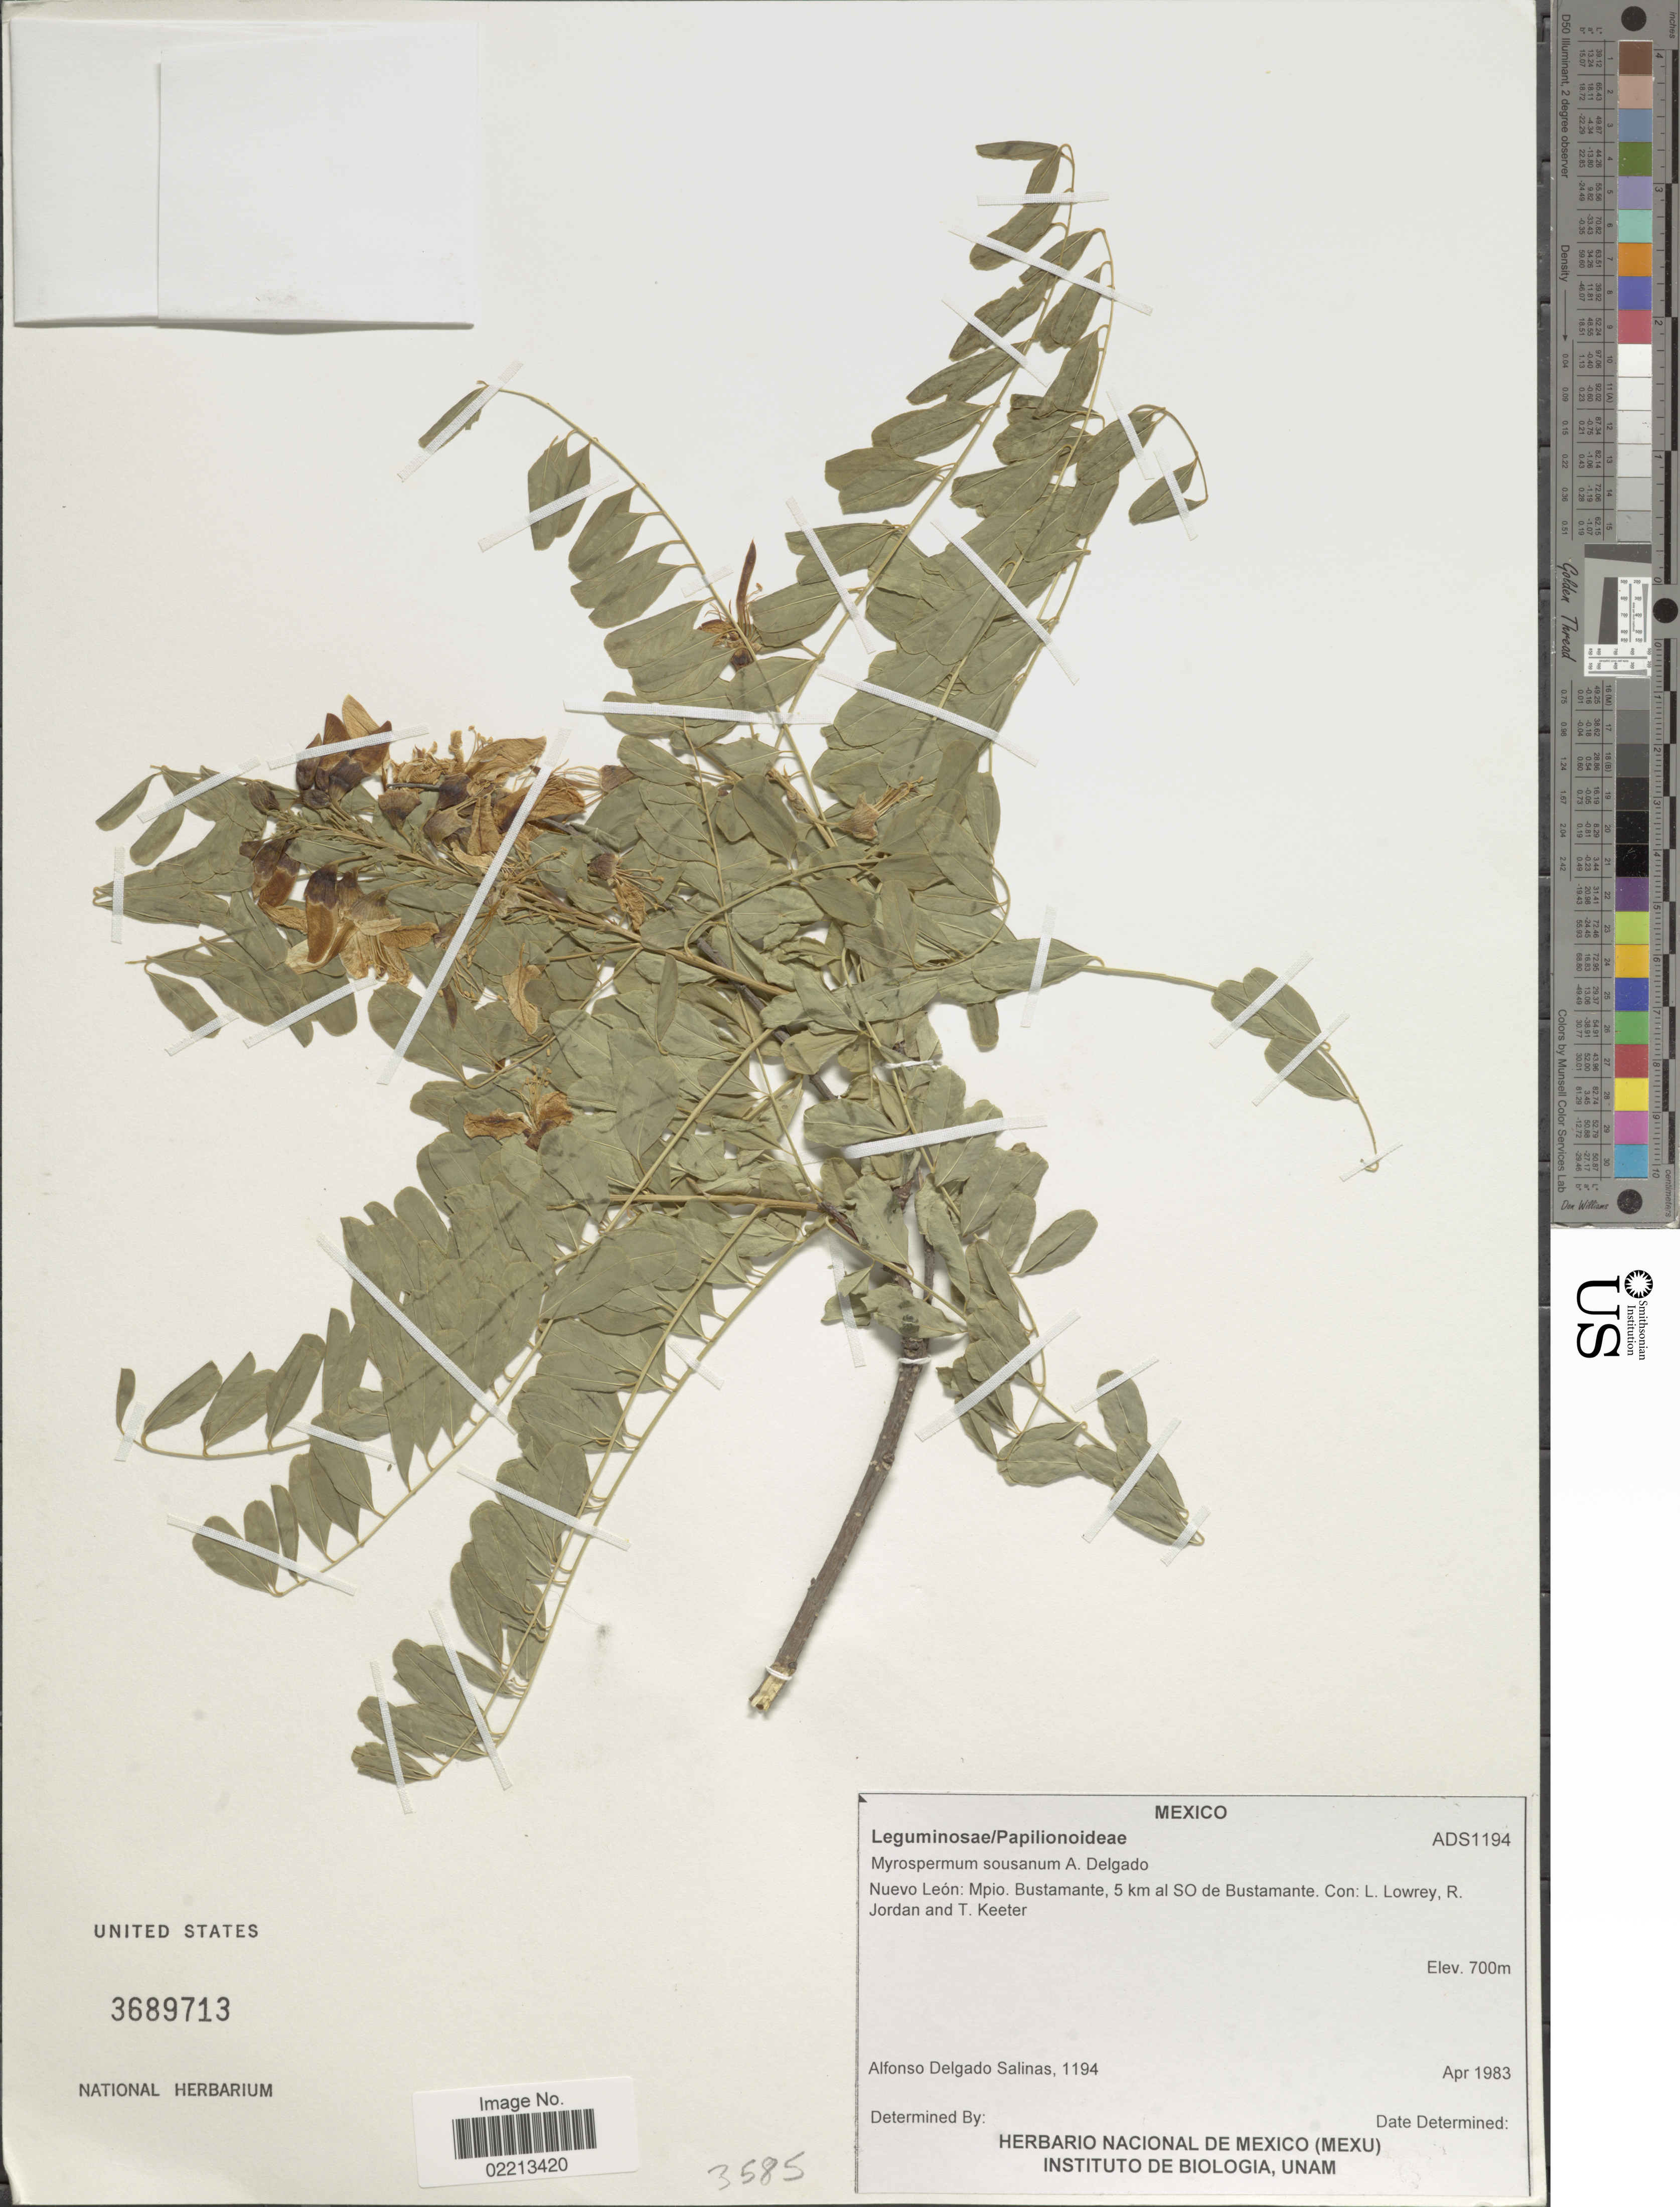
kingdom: Plantae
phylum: Tracheophyta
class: Magnoliopsida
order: Fabales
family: Fabaceae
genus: Myrospermum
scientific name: Myrospermum sousanum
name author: A. Delgado & M.C. Johnst.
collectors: A. Delgado S., L. Lowrey, R. Jordan & T. Keeter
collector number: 1194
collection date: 1983-04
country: Mexico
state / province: Nuevo León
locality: Mpio. Bustamente, 5 km al SO de Bustamente.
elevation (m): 700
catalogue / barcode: US 3689713